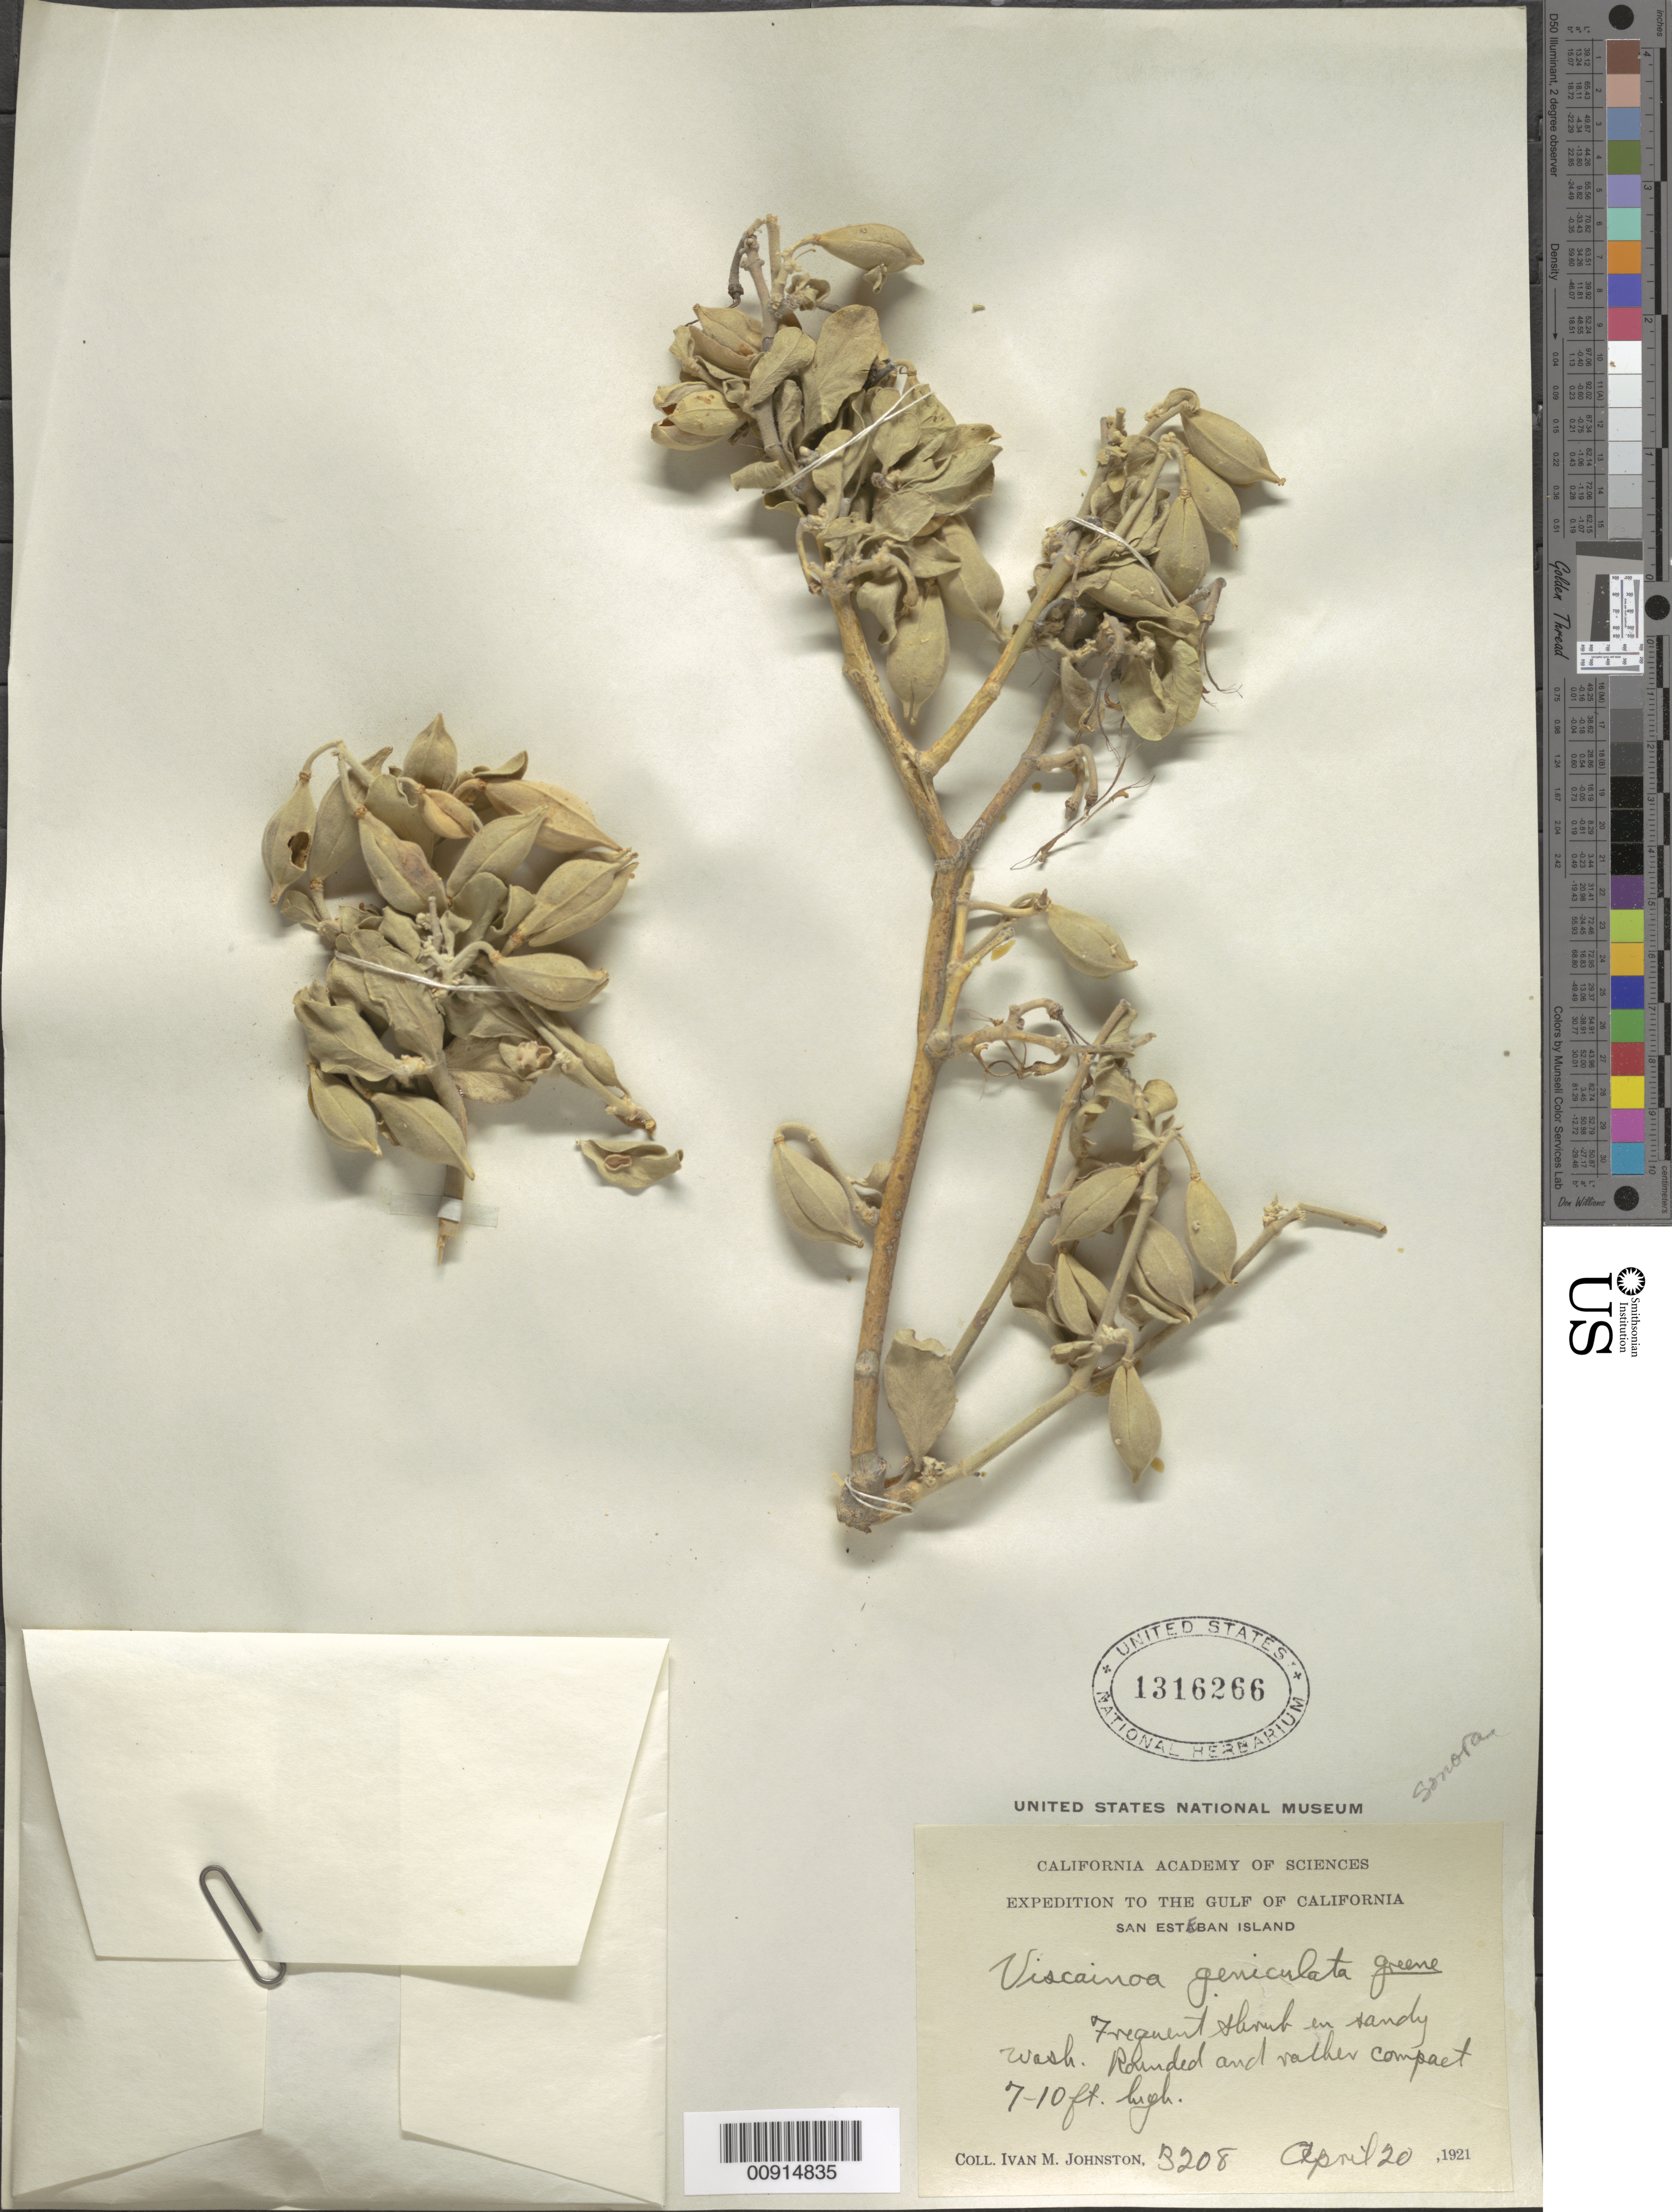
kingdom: Plantae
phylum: Tracheophyta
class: Magnoliopsida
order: Zygophyllales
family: Zygophyllaceae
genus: Viscainoa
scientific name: Viscainoa geniculata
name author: (Kellogg) Greene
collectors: I.M. Johnston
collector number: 3208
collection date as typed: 20 Apr 1921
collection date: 1921-04-20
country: Mexico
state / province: Sonora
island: Isla San Esteban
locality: San Esteban Island.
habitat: In sandy wash.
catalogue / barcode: US 1316266